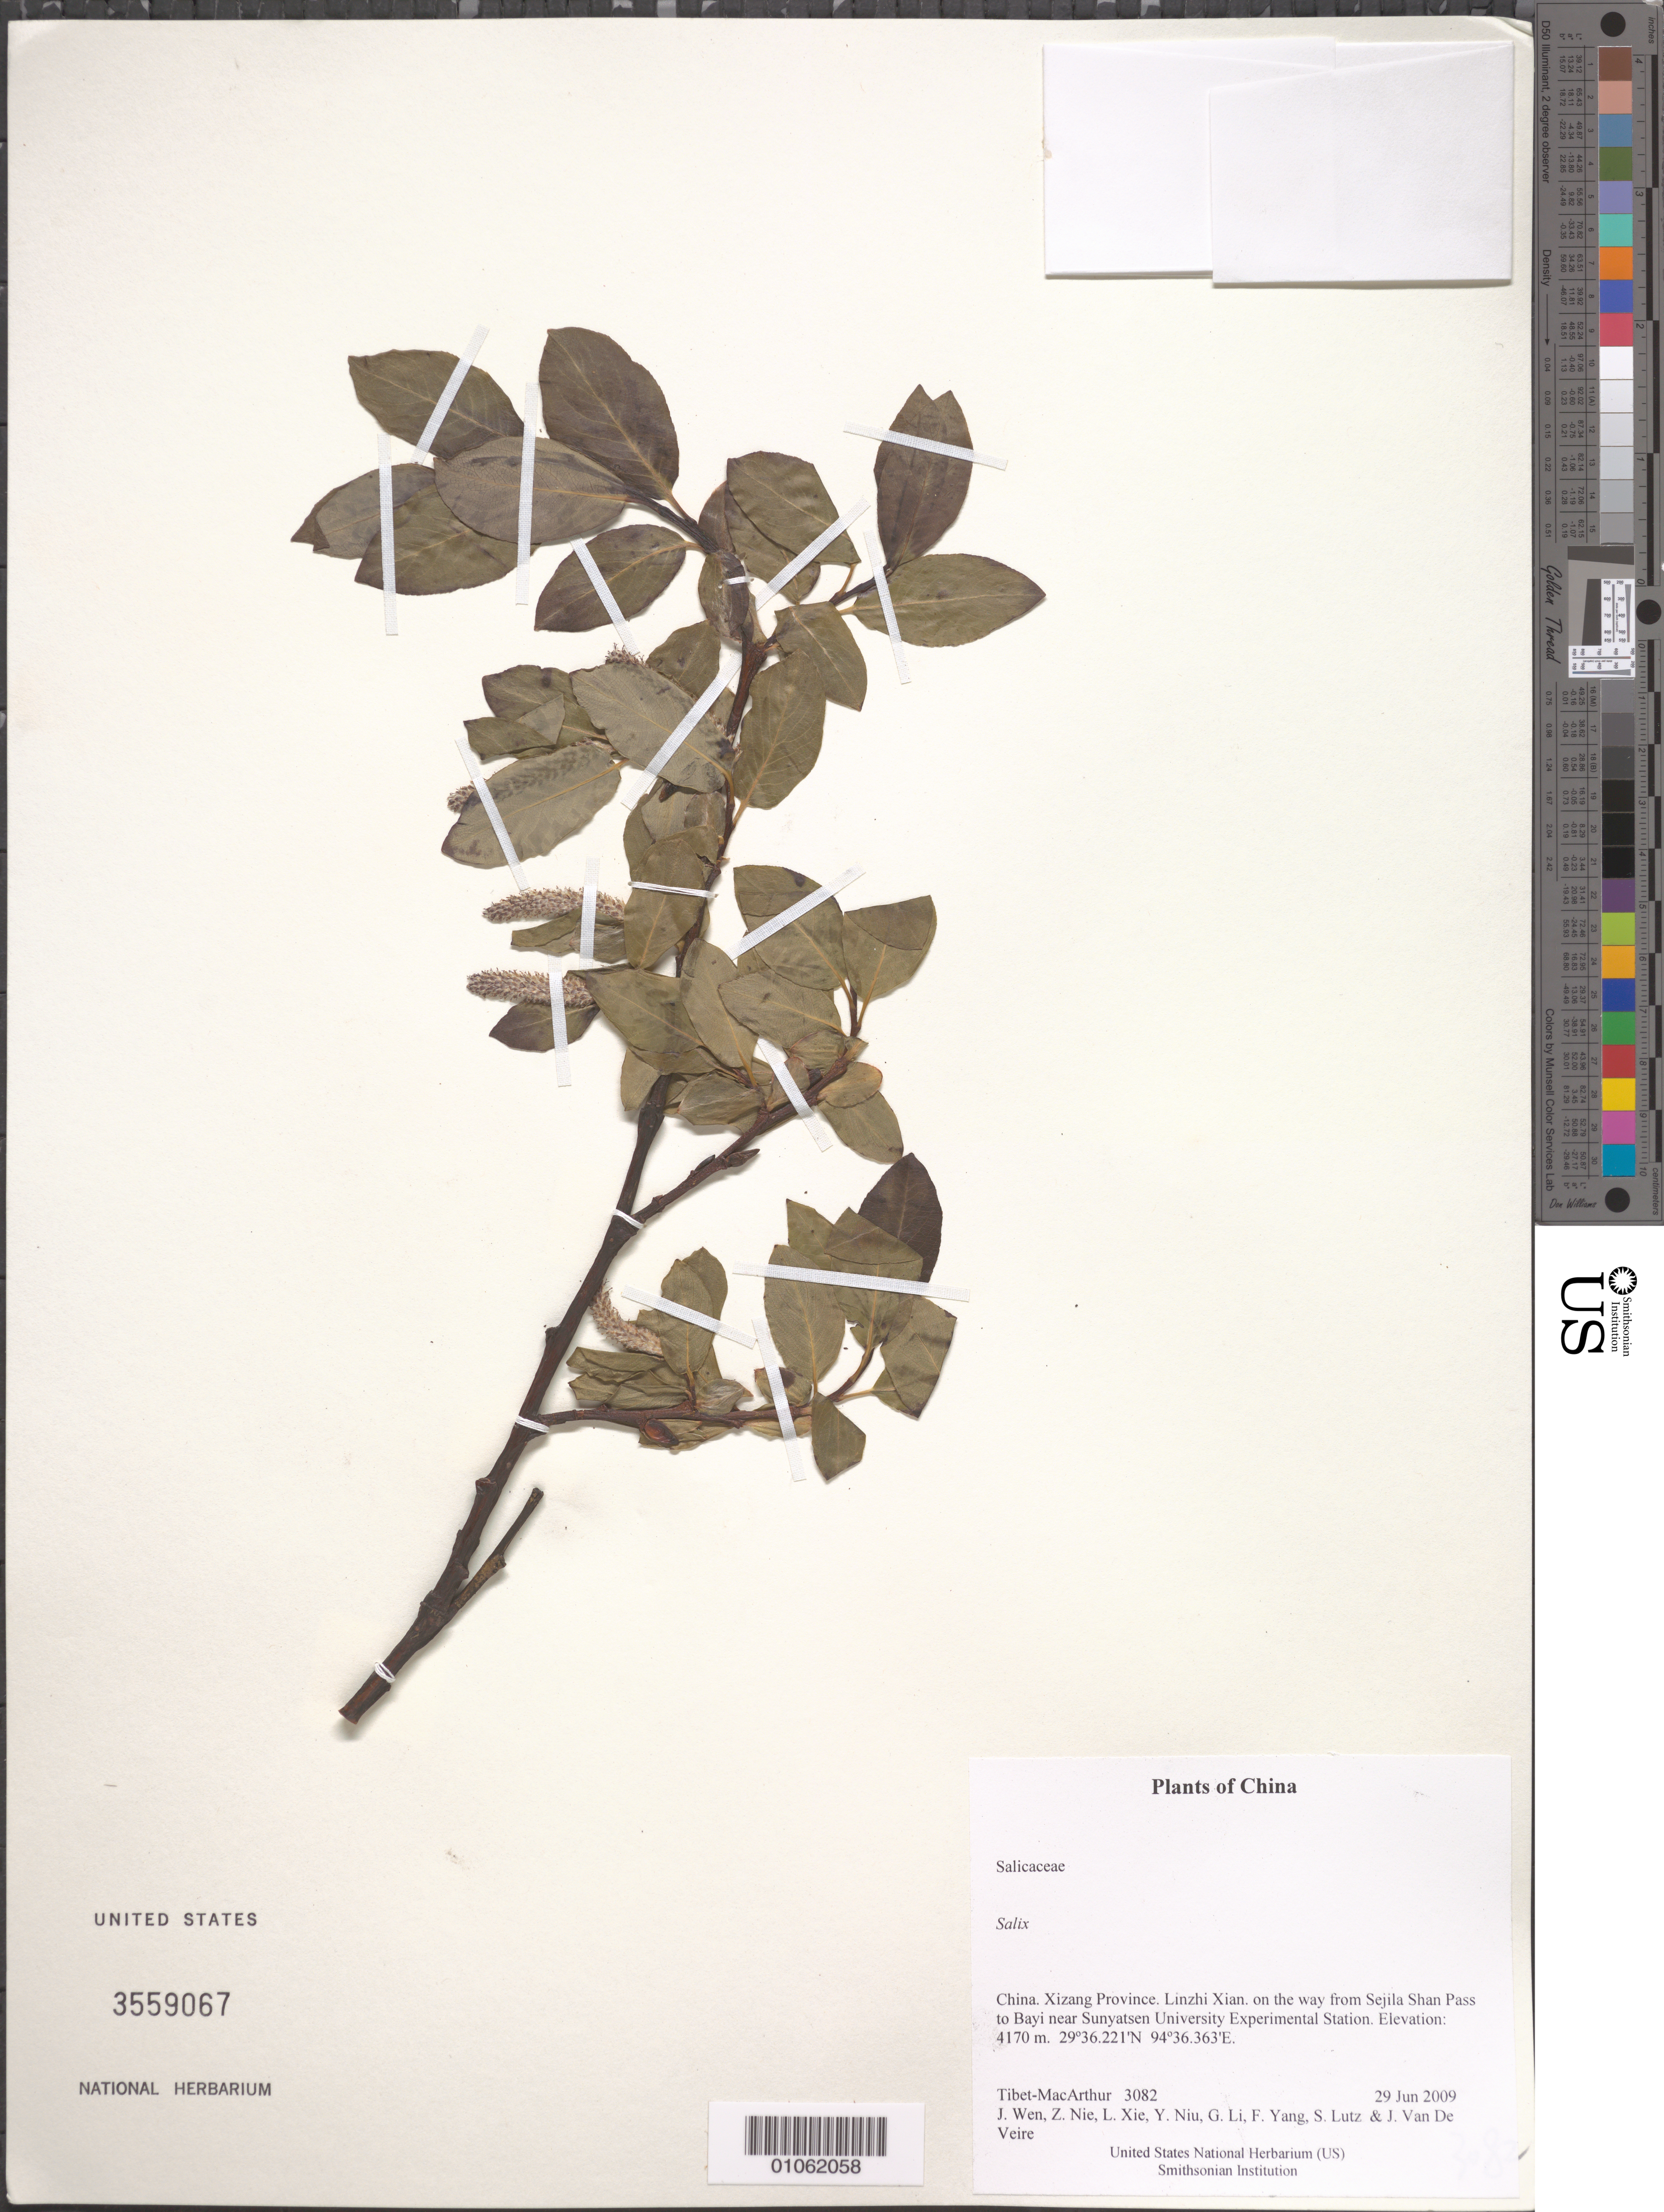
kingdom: Plantae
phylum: Tracheophyta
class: Magnoliopsida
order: Malpighiales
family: Salicaceae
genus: Salix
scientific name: Salix sp.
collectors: Tibet-MacArthur, J. Wen, Z. Nie, L. Xie, Y. Niu, G. Li, F. Yang, S. Lutz & J. Van De Veire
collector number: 3082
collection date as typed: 29 Jun 2009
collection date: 2009-06-29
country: China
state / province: Xizang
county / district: Linzhi Xian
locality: on the way from Sejila Shan Pass to Bayi near Sunyatsen University Experimental Station.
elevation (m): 4170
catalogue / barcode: US 3559067